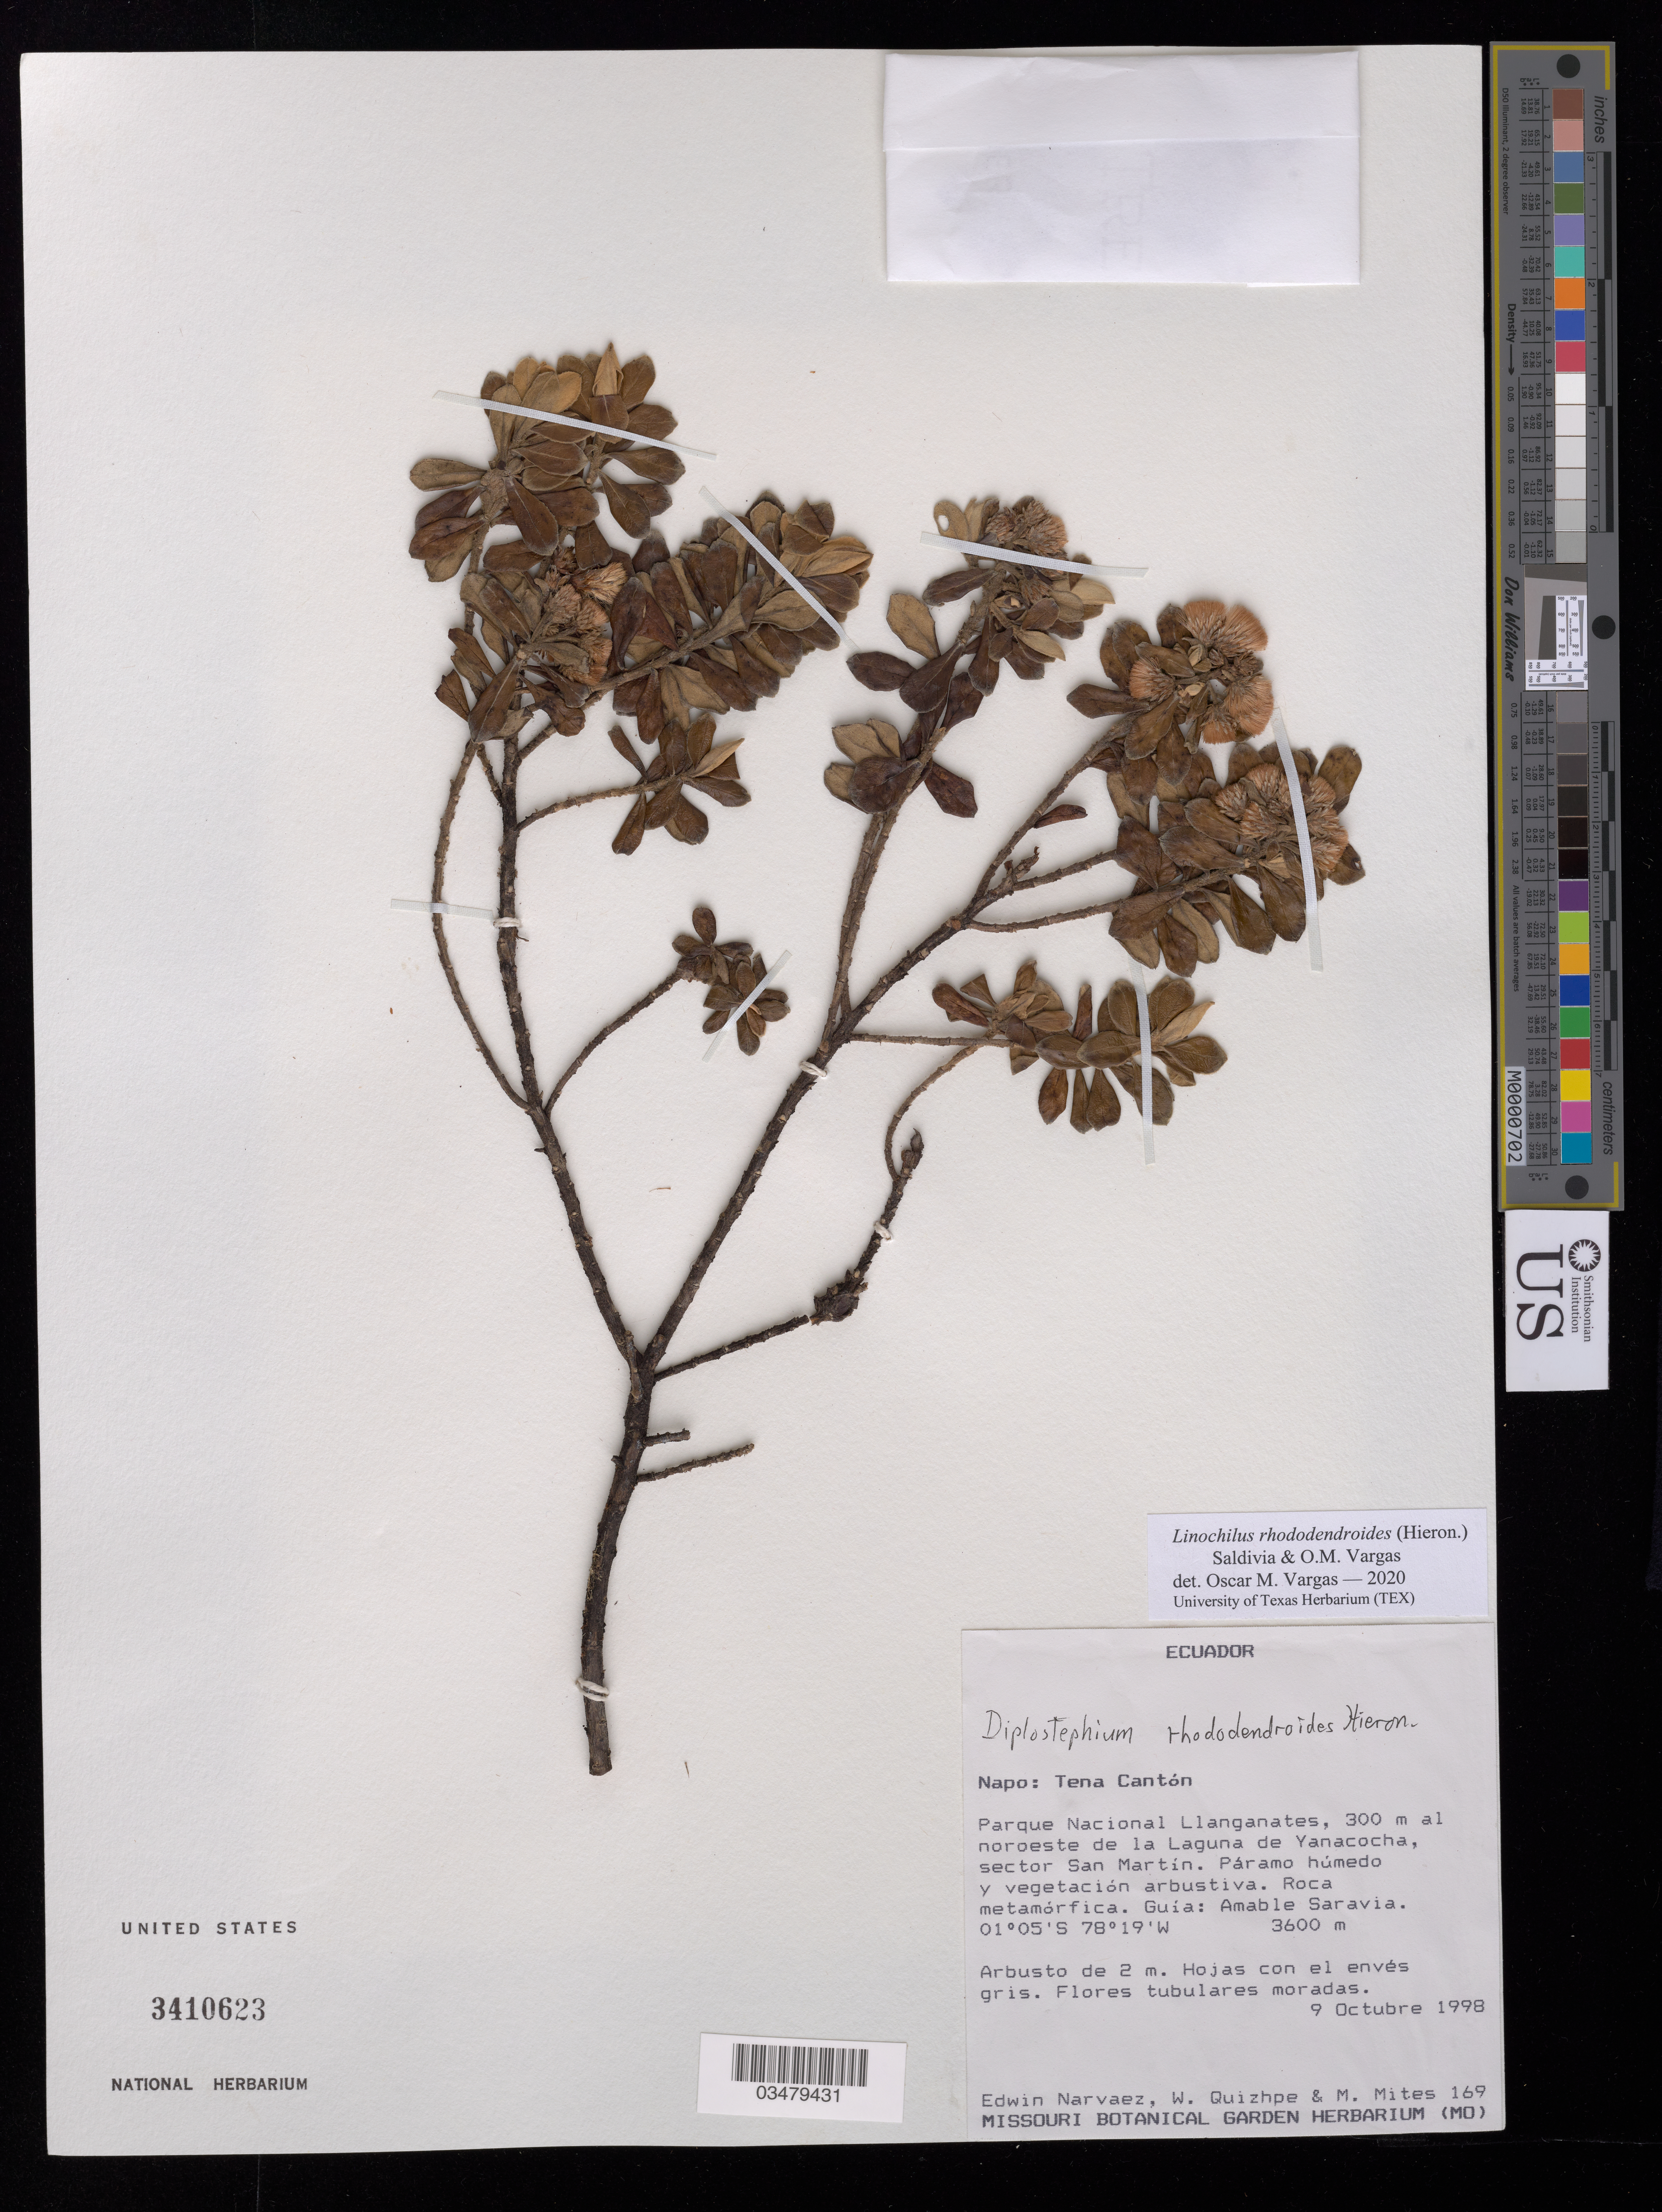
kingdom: Plantae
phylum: Tracheophyta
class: Magnoliopsida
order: Asterales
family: Asteraceae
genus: Linochilus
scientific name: Linochilus rhododendroides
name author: (Hieron.) Saldivia & O.M. Vargas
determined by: Vargas, Oscar M.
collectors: E. Narváez, W. Quizhpe & M. Mites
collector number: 169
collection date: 1998-10-09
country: Ecuador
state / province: Napo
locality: Tena Canton, Parque Nacional Llanganates, 300 m al noroeste de la Laguna de Yanacocha, sector San Martin, Paramo humedo y vegetacion arbustiva, Guia: Amable Saravia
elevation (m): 3600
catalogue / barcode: US 3410623